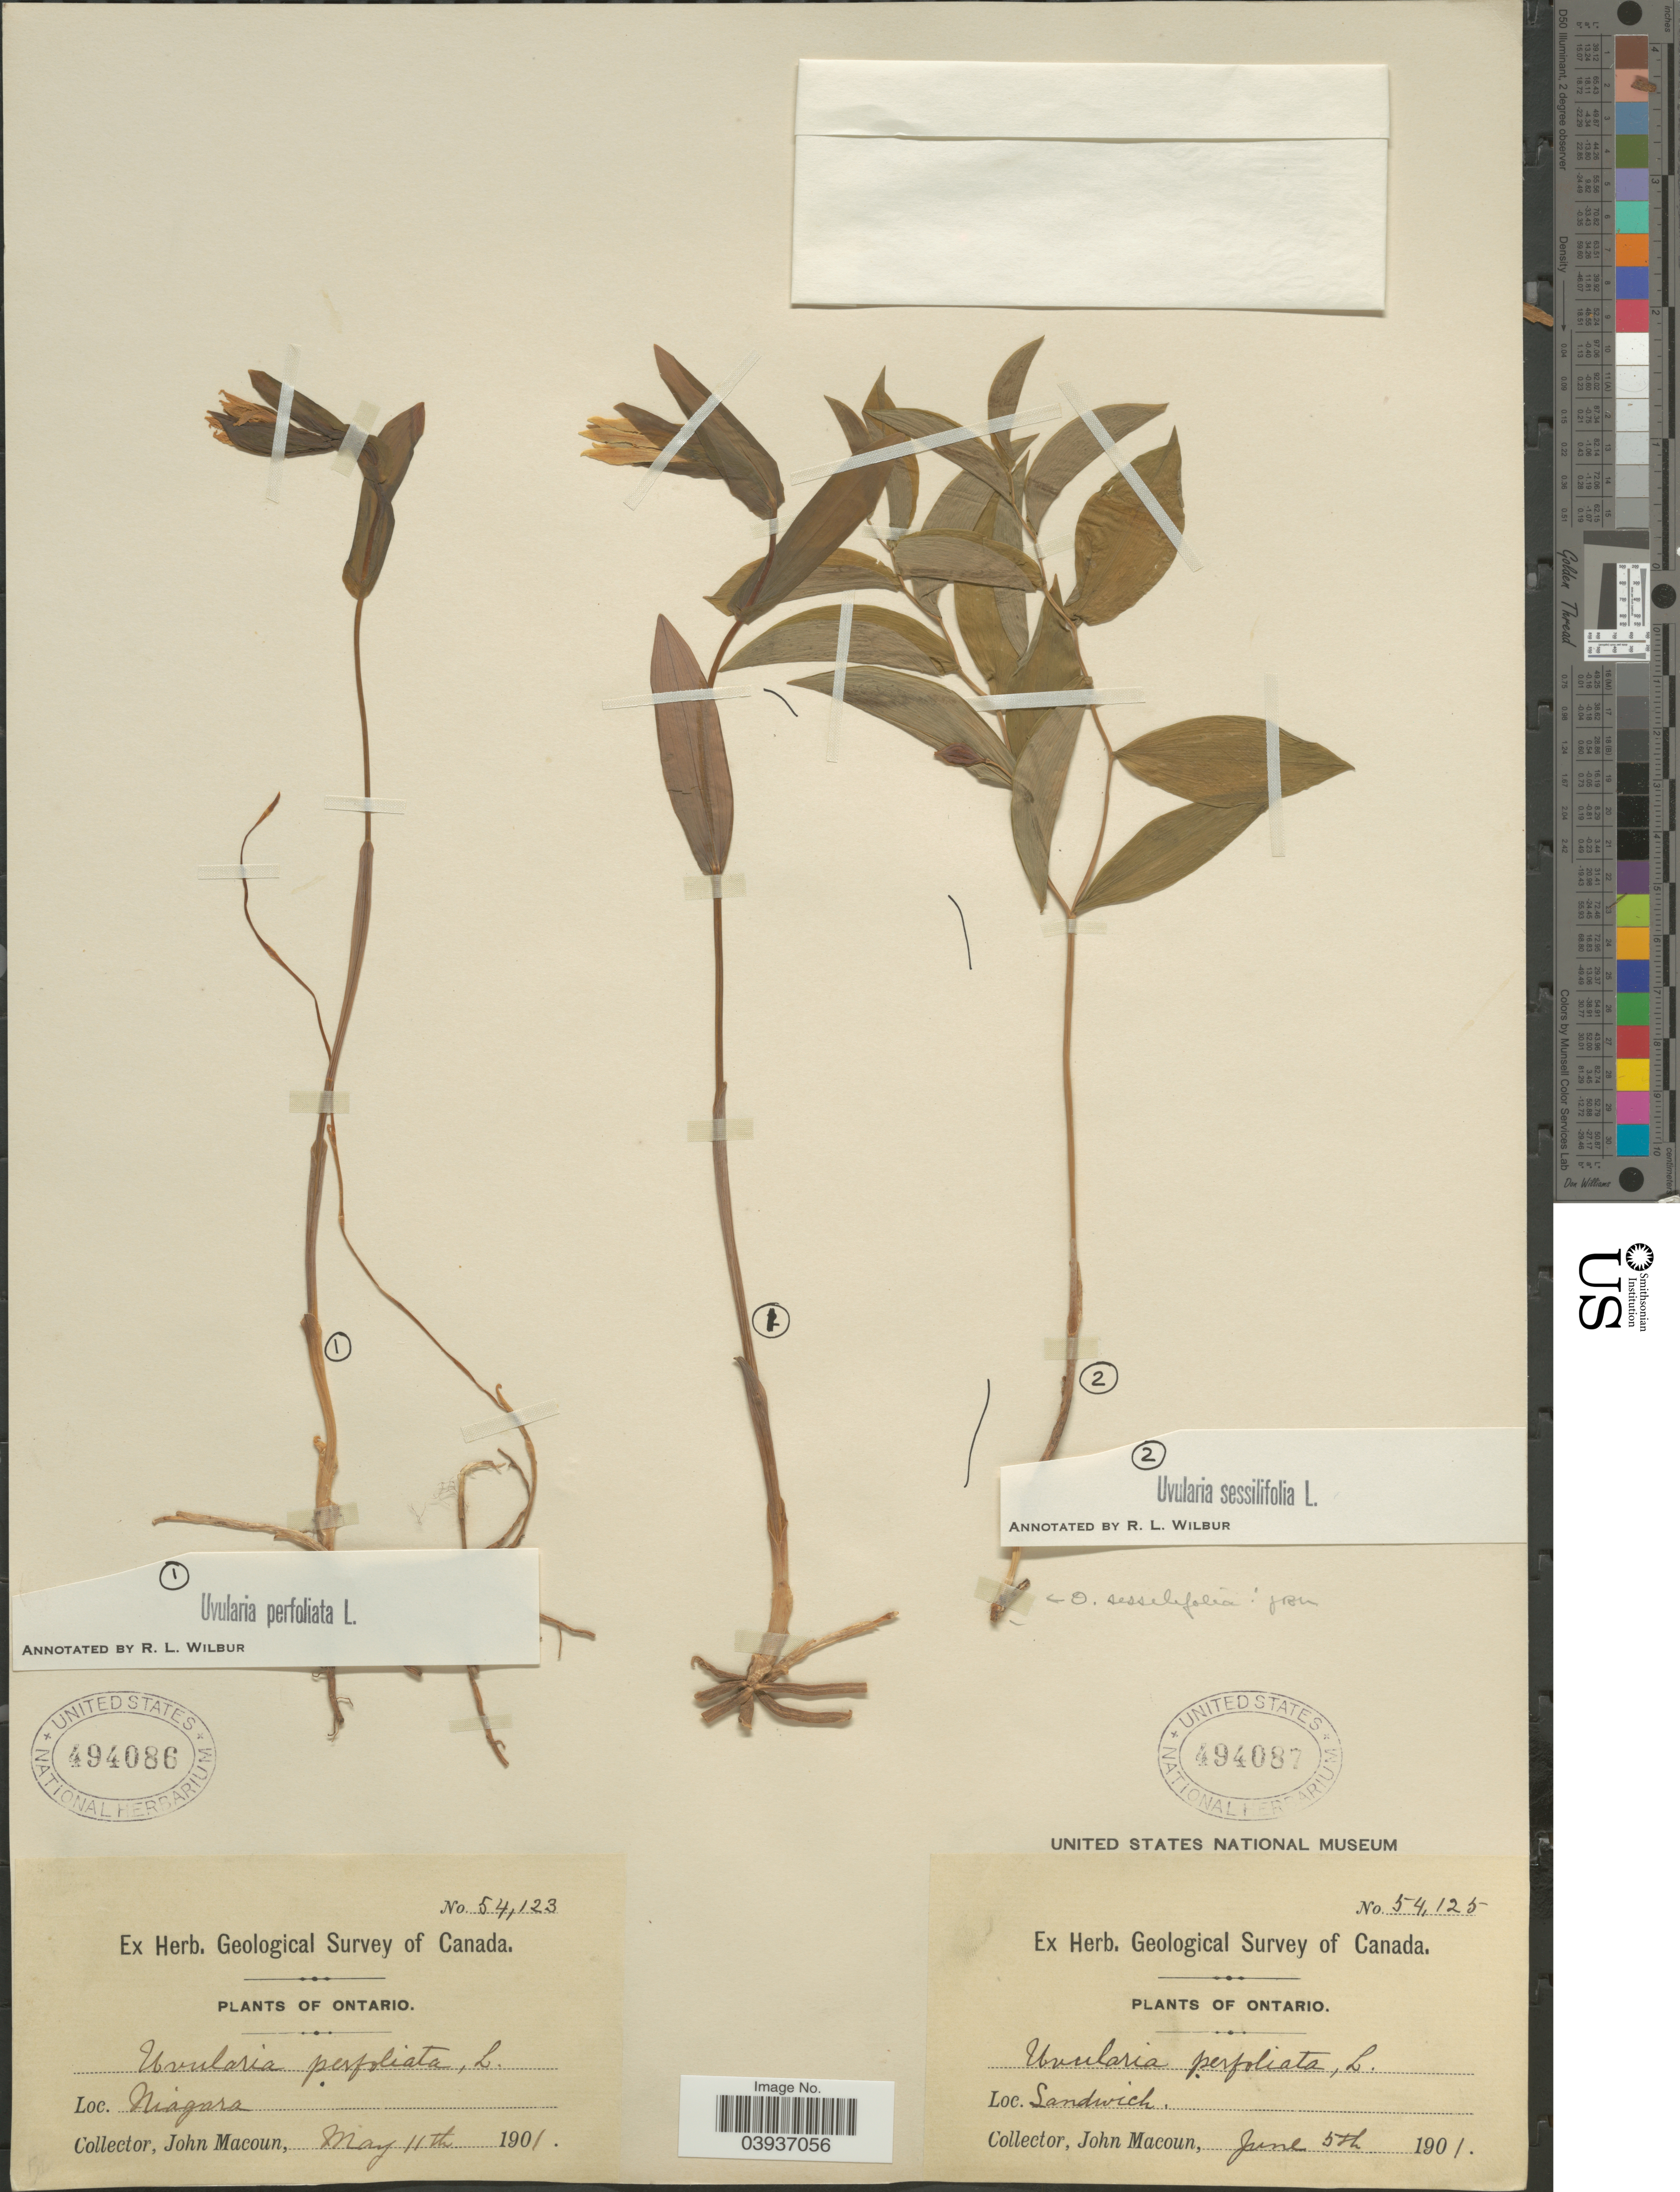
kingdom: Plantae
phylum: Tracheophyta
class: Liliopsida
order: Liliales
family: Colchicaceae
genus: Uvularia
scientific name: Uvularia sessilifolia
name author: L.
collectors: J. Macoun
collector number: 54123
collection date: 1901-05-11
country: Canada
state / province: Ontario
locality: Niagara.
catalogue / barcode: US 494086